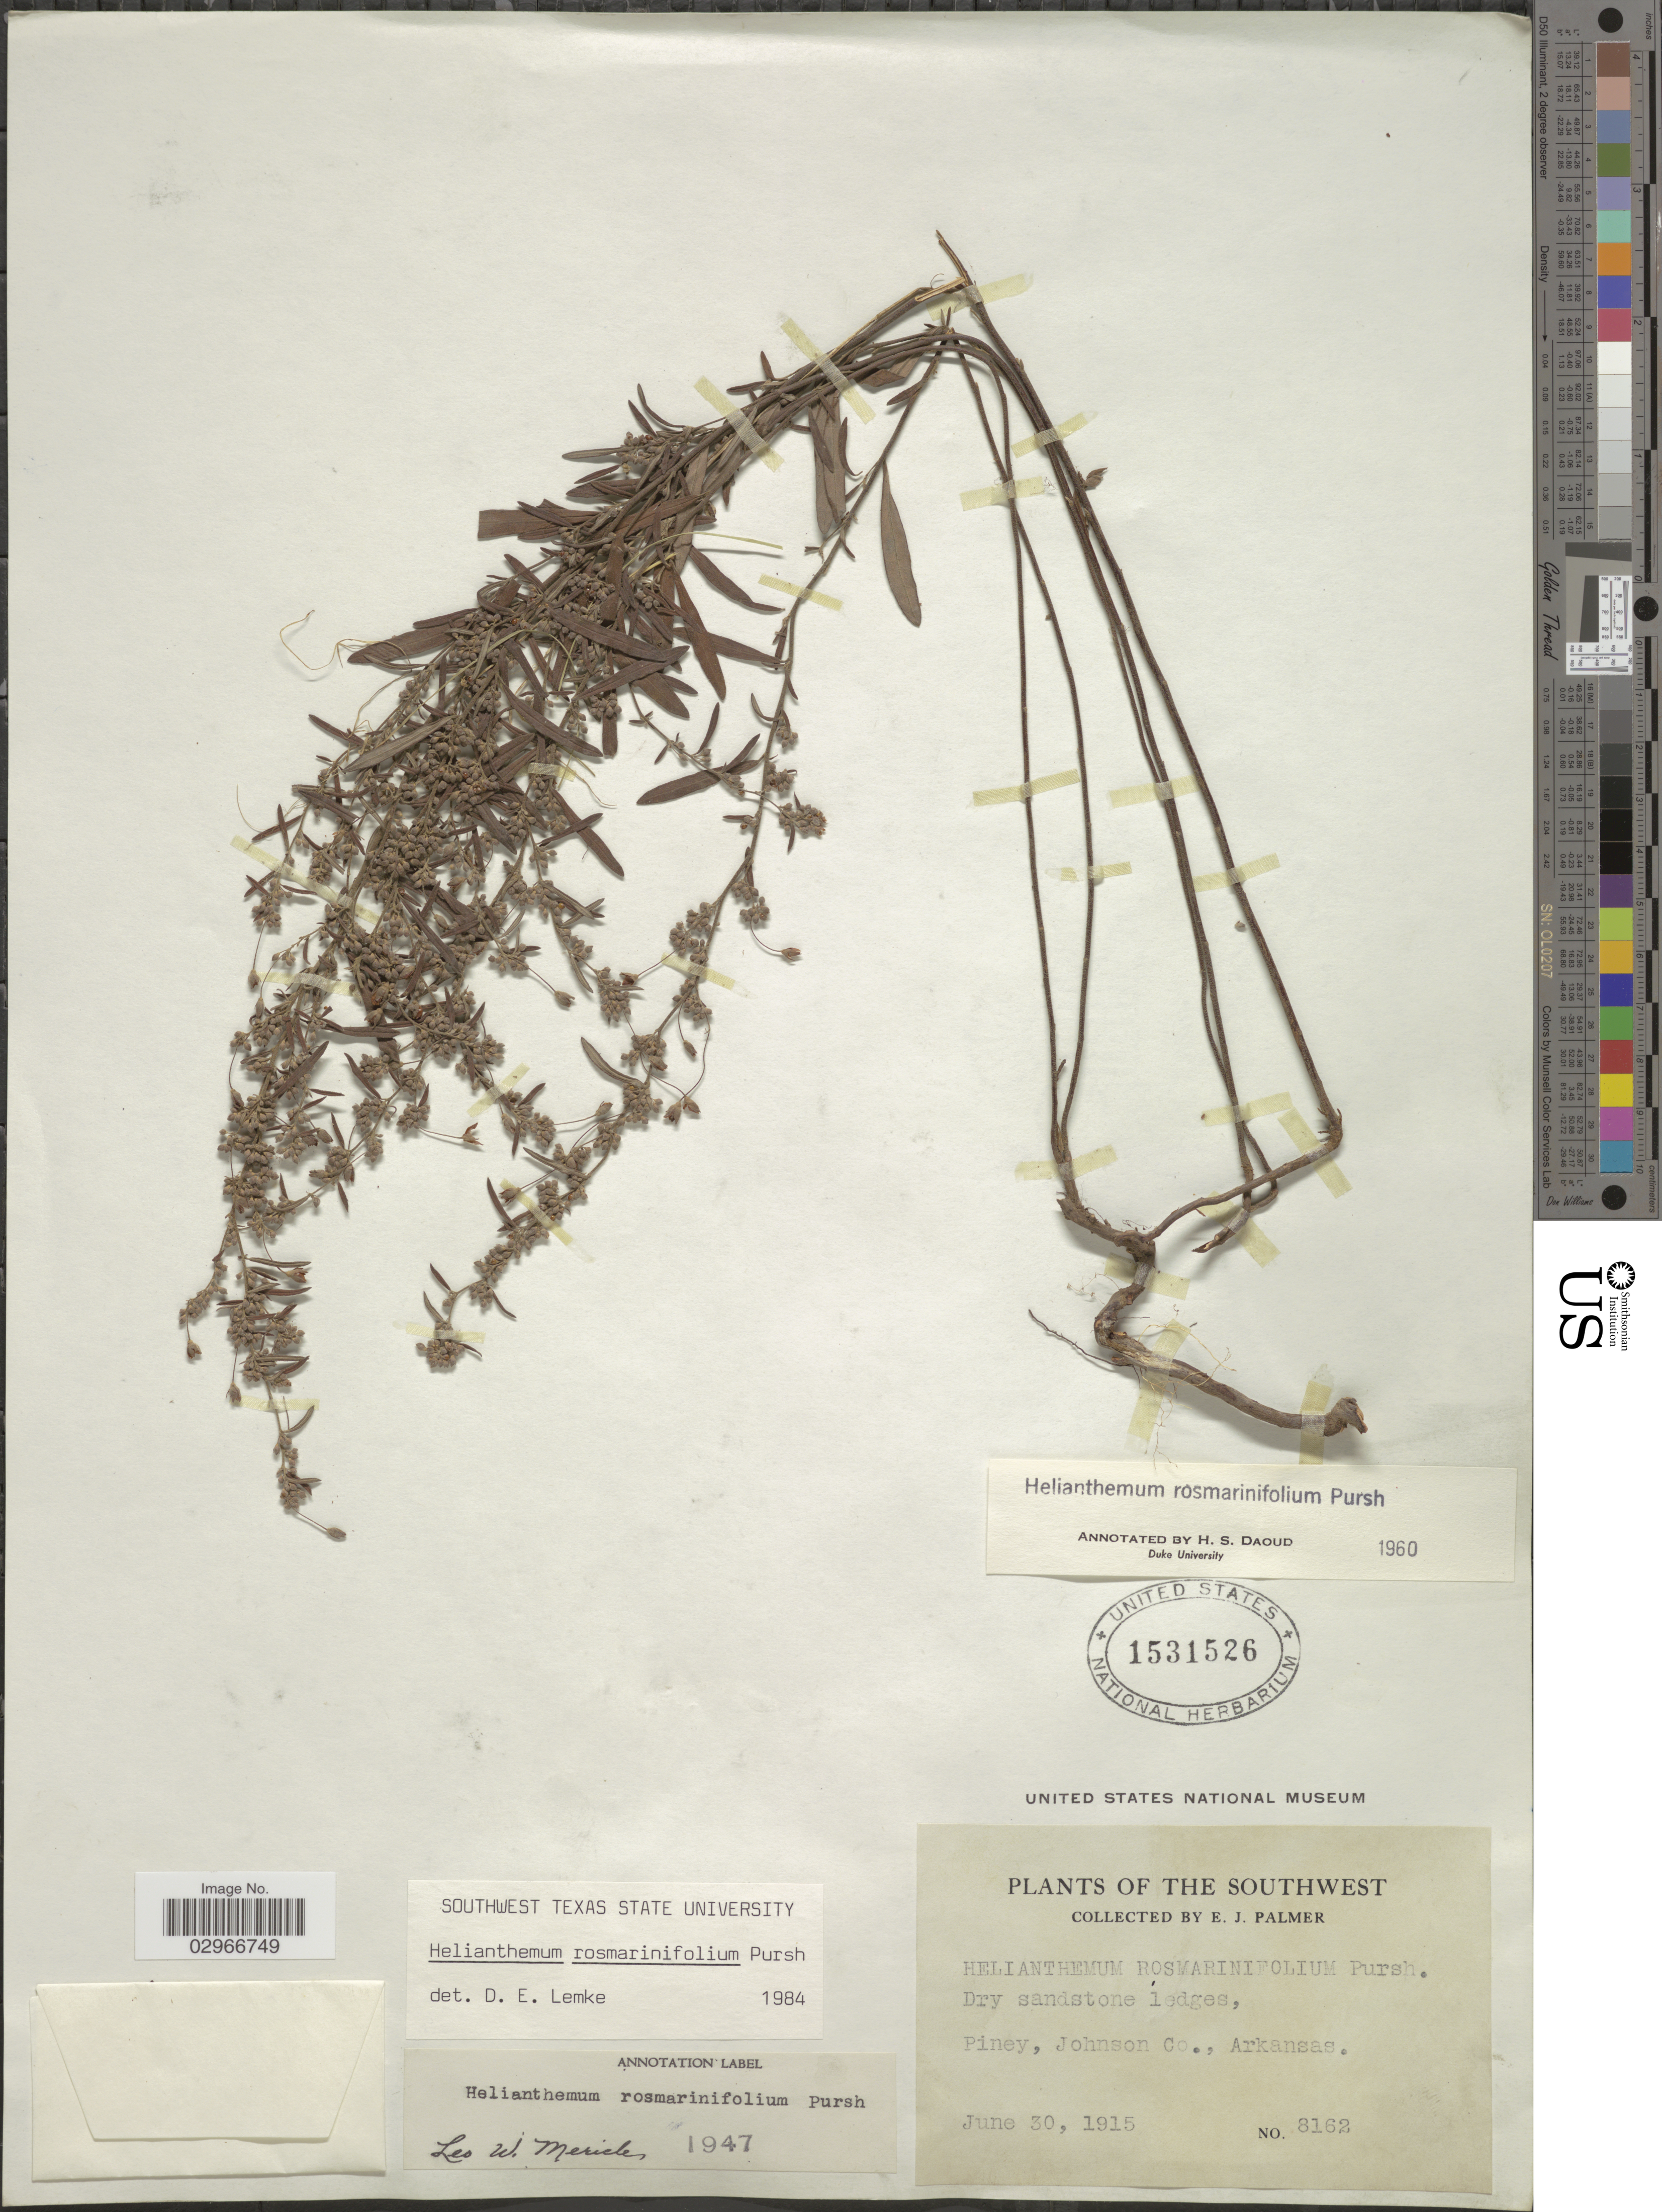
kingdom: Plantae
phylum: Tracheophyta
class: Magnoliopsida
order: Malvales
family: Cistaceae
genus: Helianthemum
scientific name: Helianthemum rosmarinifolium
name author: Pursh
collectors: E. J. Palmer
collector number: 8162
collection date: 1915-06-30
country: United States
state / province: Arkansas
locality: The Southwest, Piney, Johnson Co.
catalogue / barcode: US 1531526